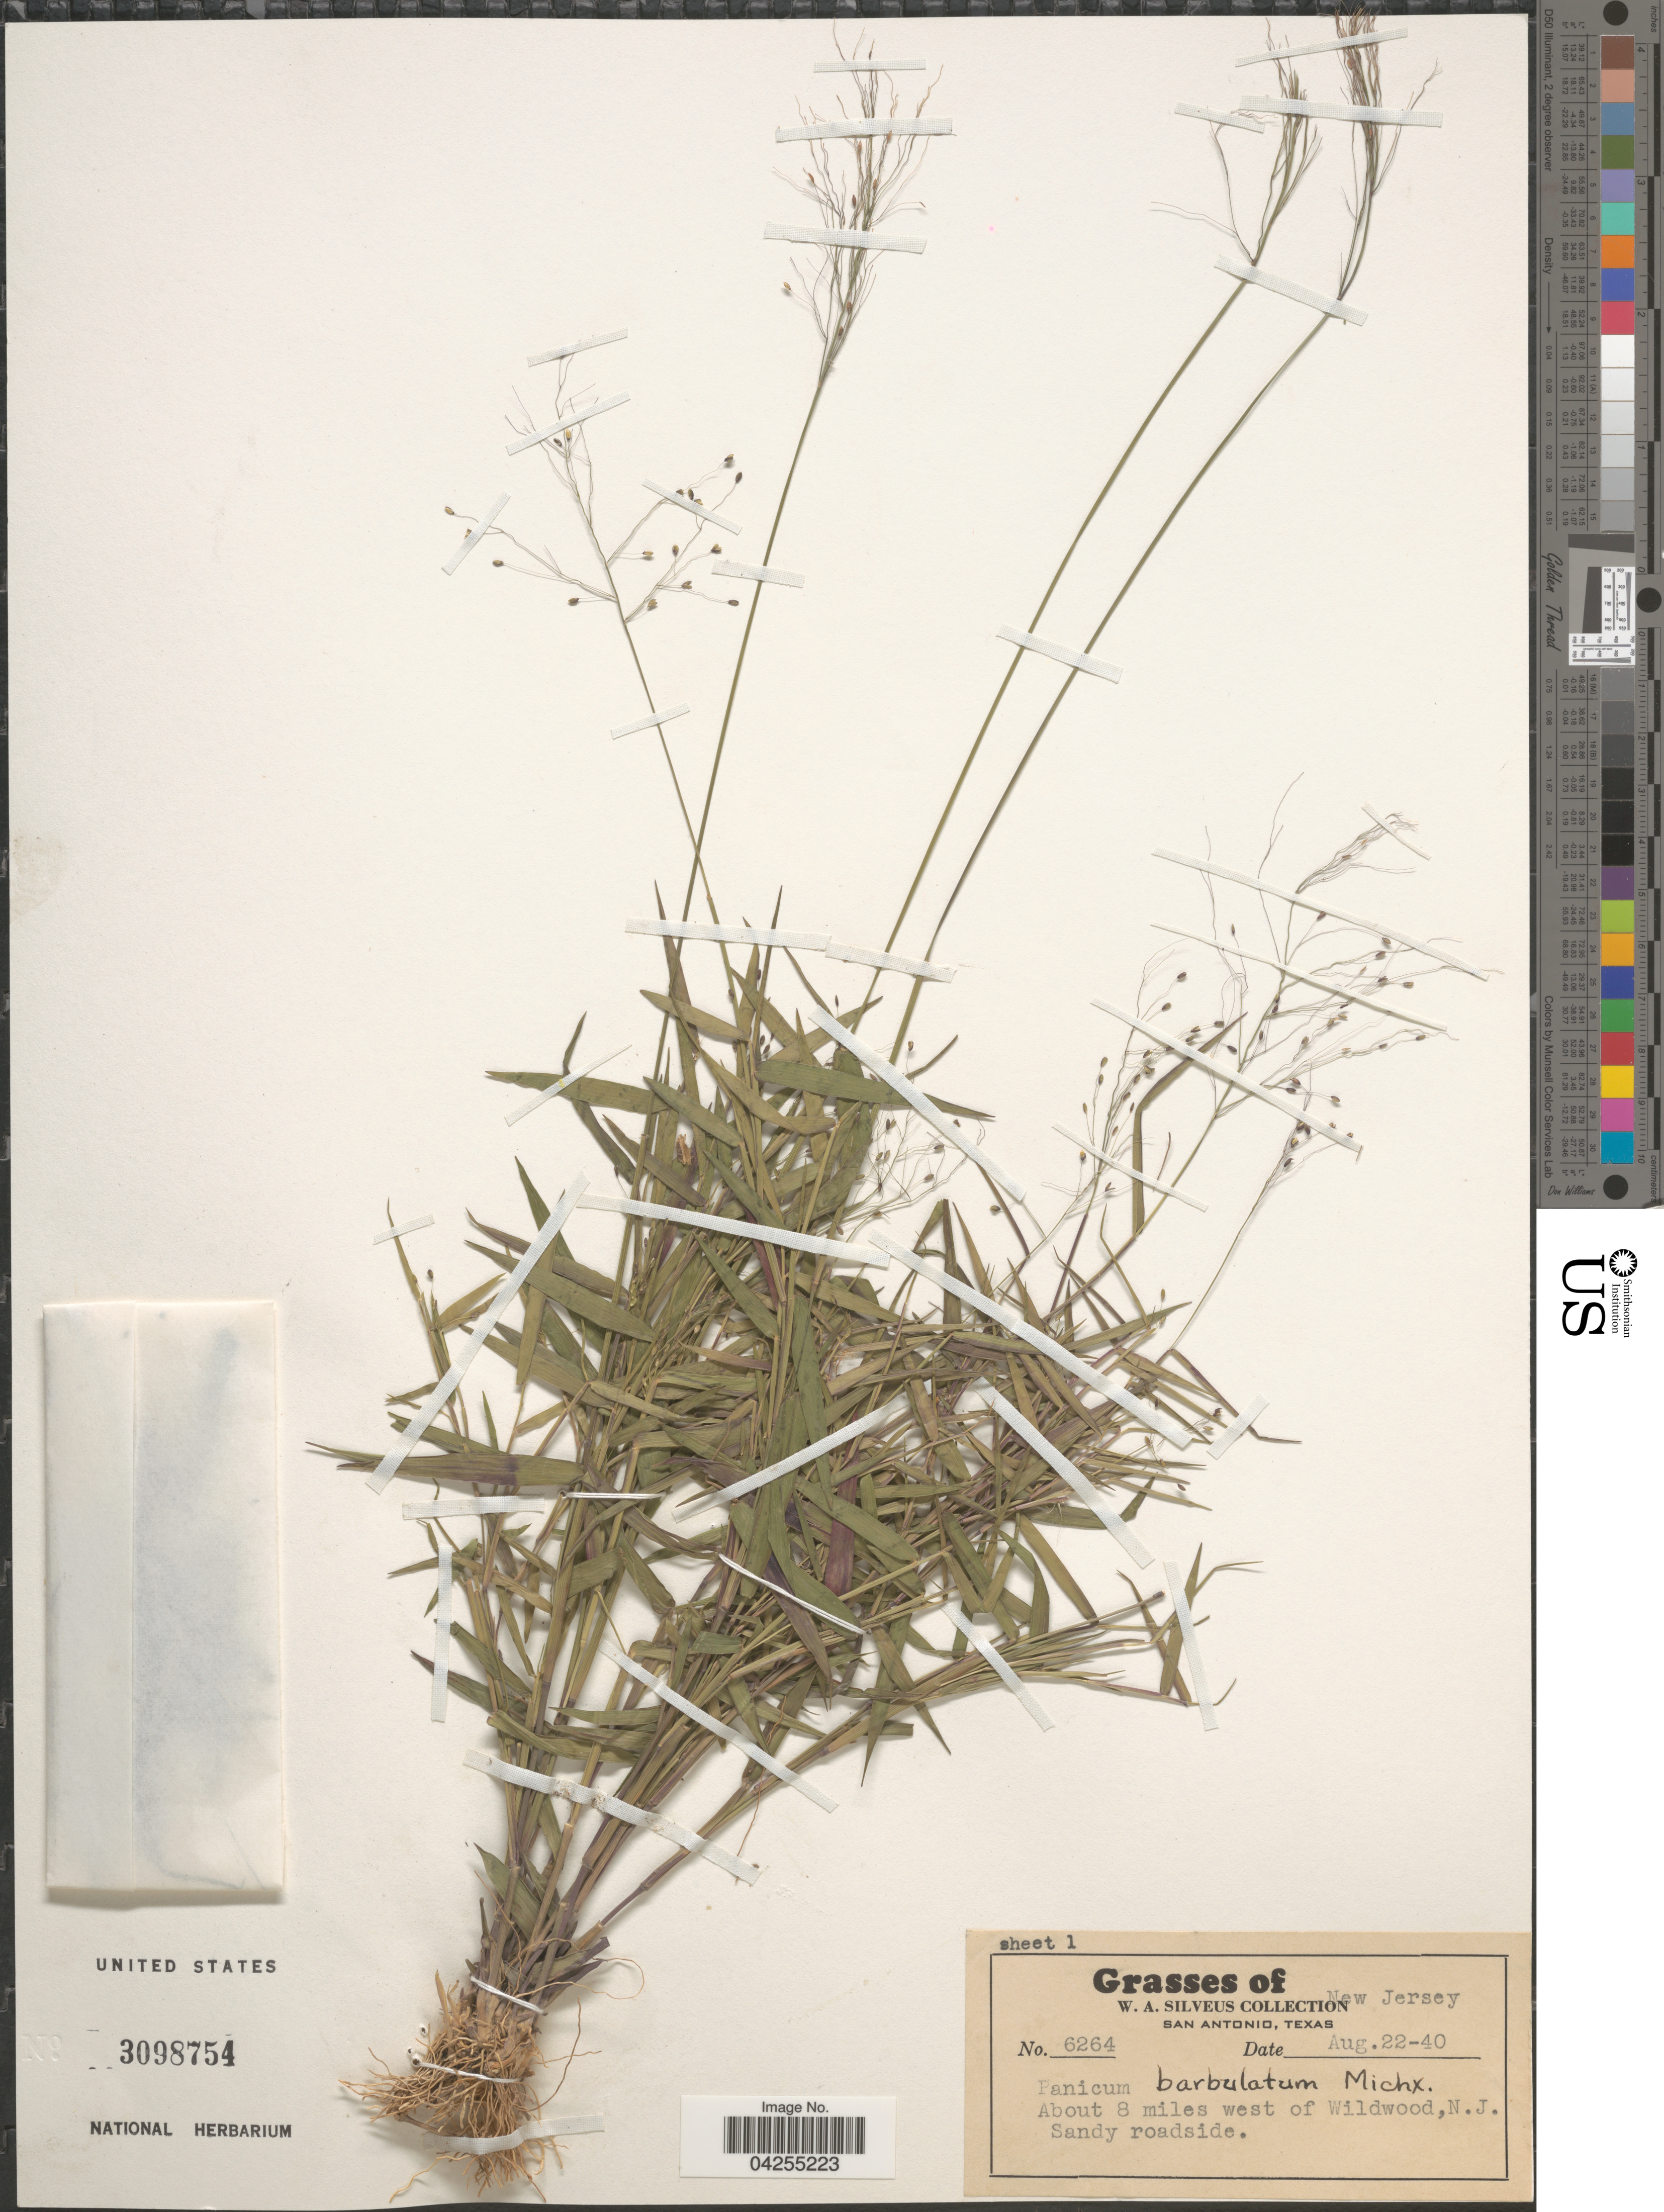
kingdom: Plantae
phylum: Tracheophyta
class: Liliopsida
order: Poales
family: Poaceae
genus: Dichanthelium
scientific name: Dichanthelium dichotomum var. dichotomum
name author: (L.) Gould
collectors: W. Silveus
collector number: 6264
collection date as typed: Transcribed d/m/y: 22/8/40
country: United States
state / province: New Jersey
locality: About 8 miles west of Wildwood.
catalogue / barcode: US 3098754